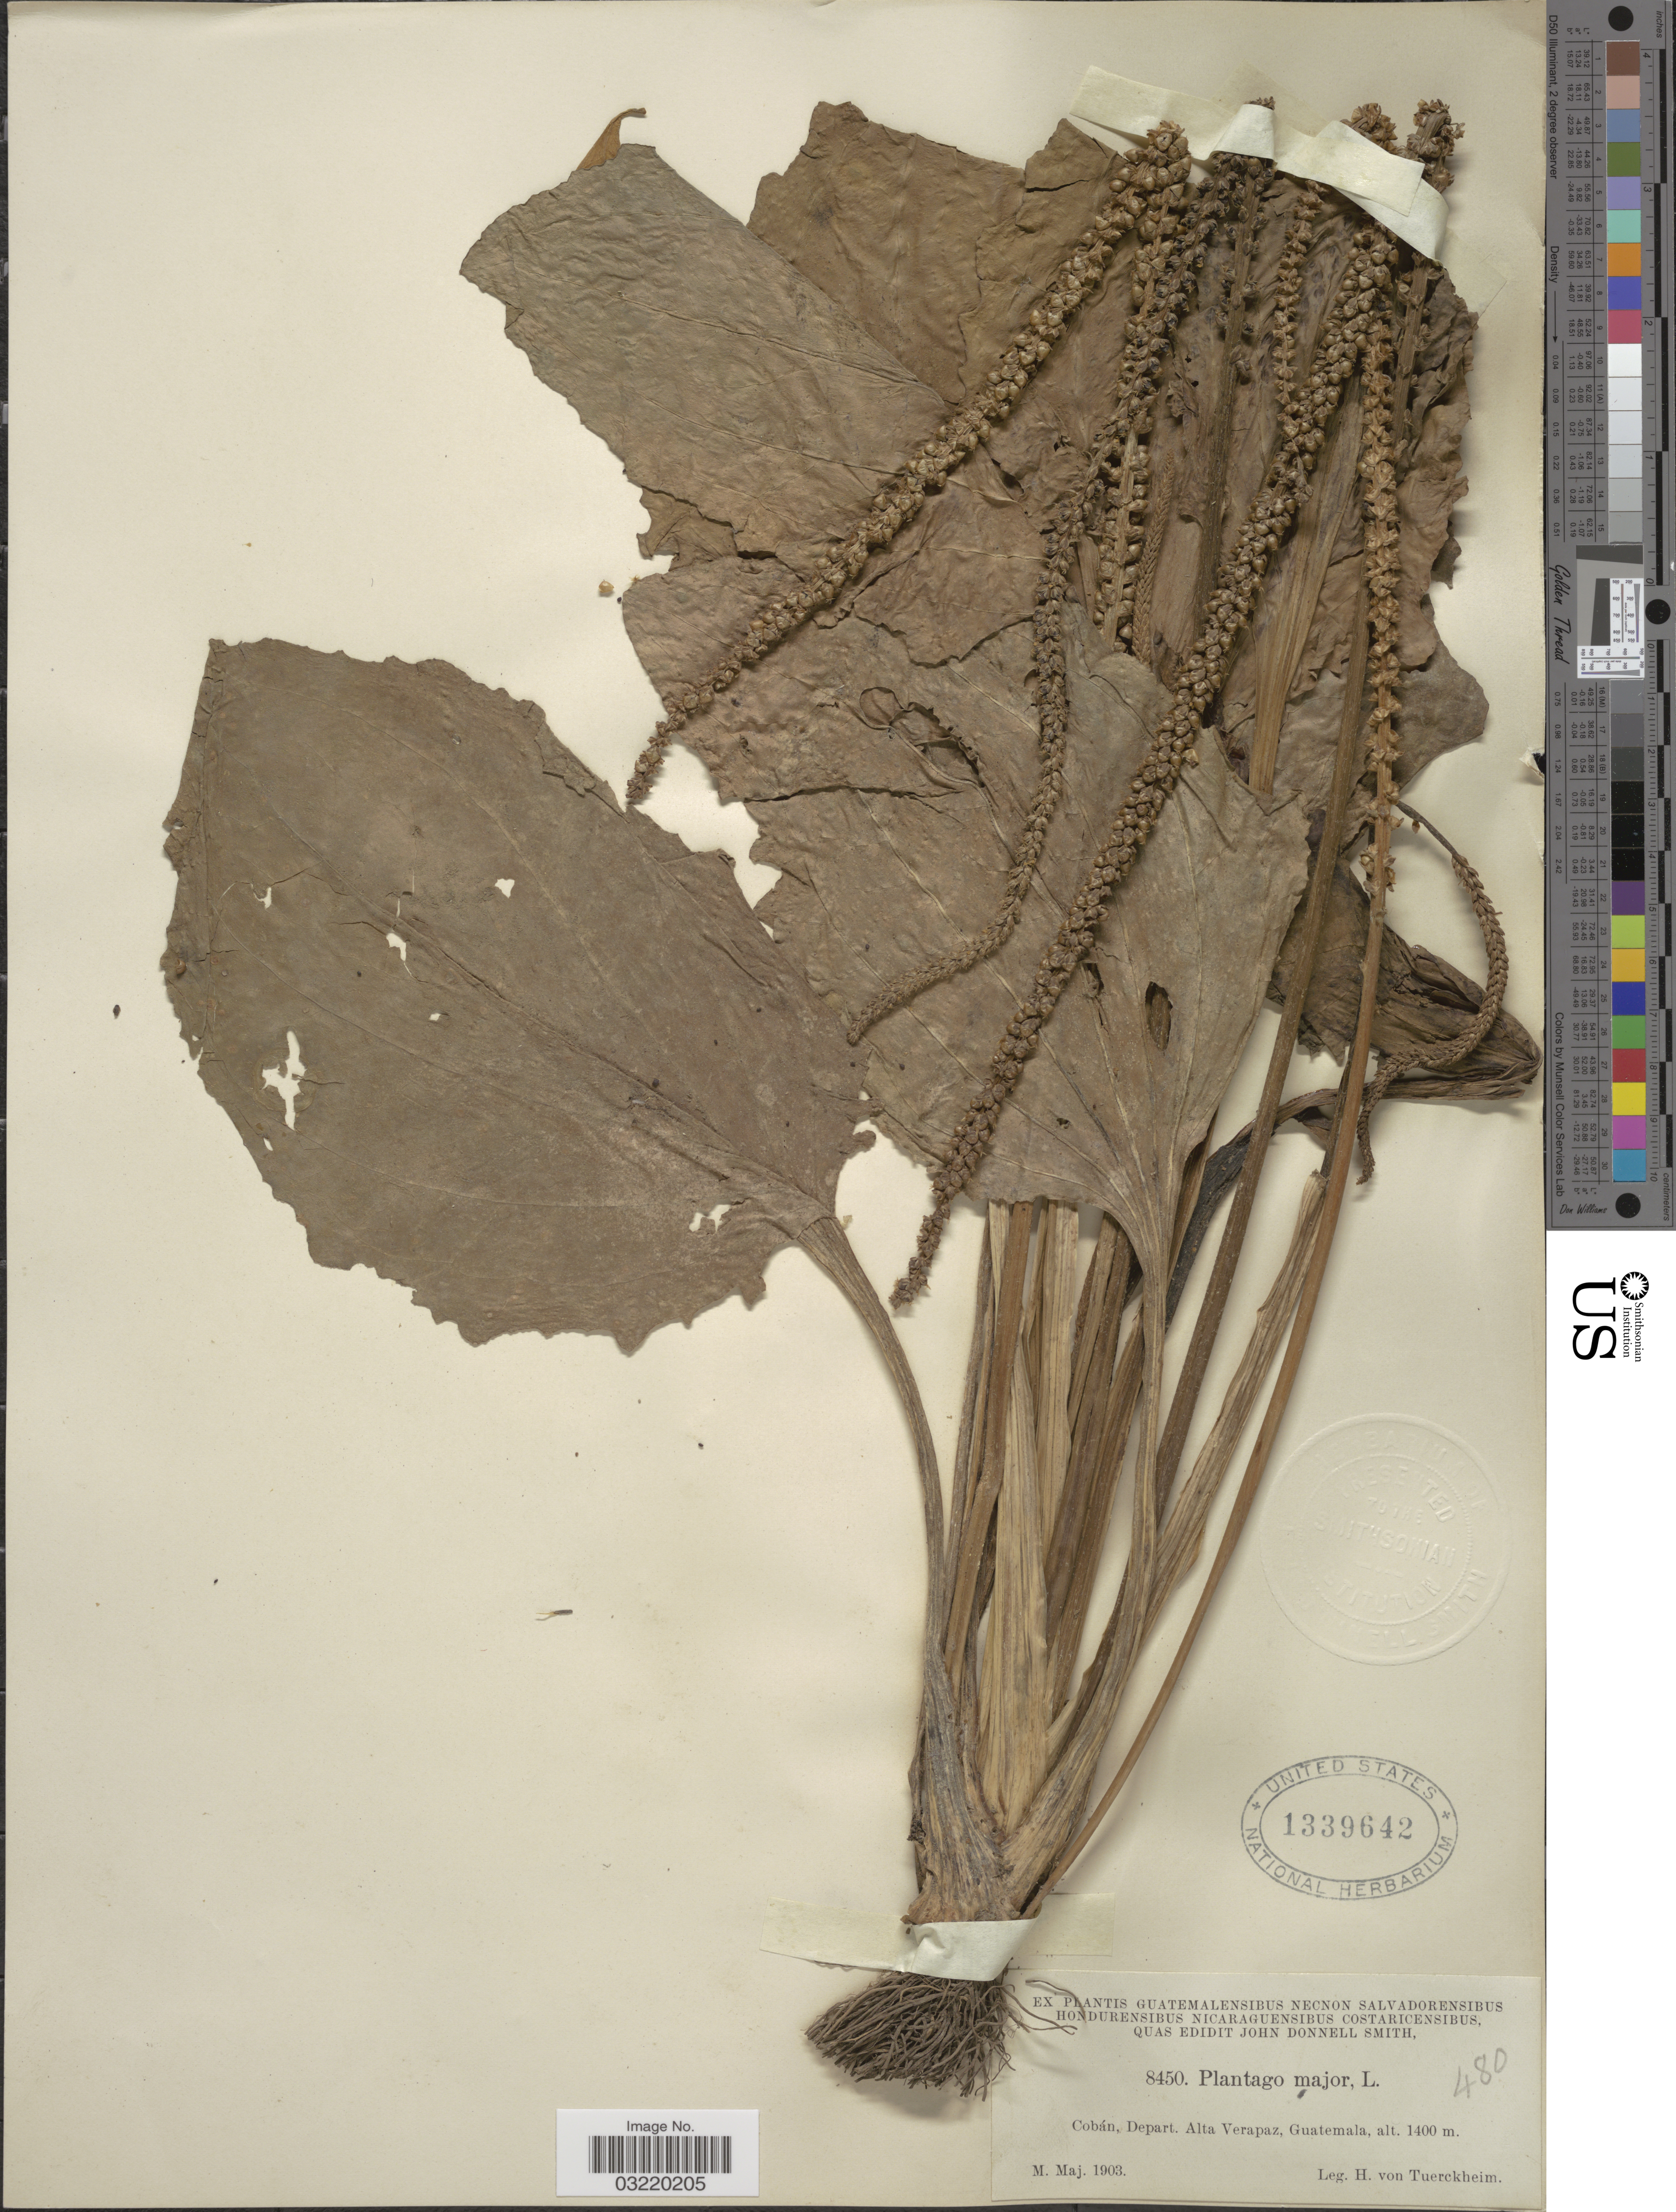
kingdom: Plantae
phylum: Tracheophyta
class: Magnoliopsida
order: Lamiales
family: Plantaginaceae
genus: Plantago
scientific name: Plantago major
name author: L.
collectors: H. von Türckheim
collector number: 8450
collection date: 1903-05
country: Guatemala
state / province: Alta Verapaz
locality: Cobán, Depart. Alta Verapaz.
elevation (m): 1400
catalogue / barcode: US 1339642